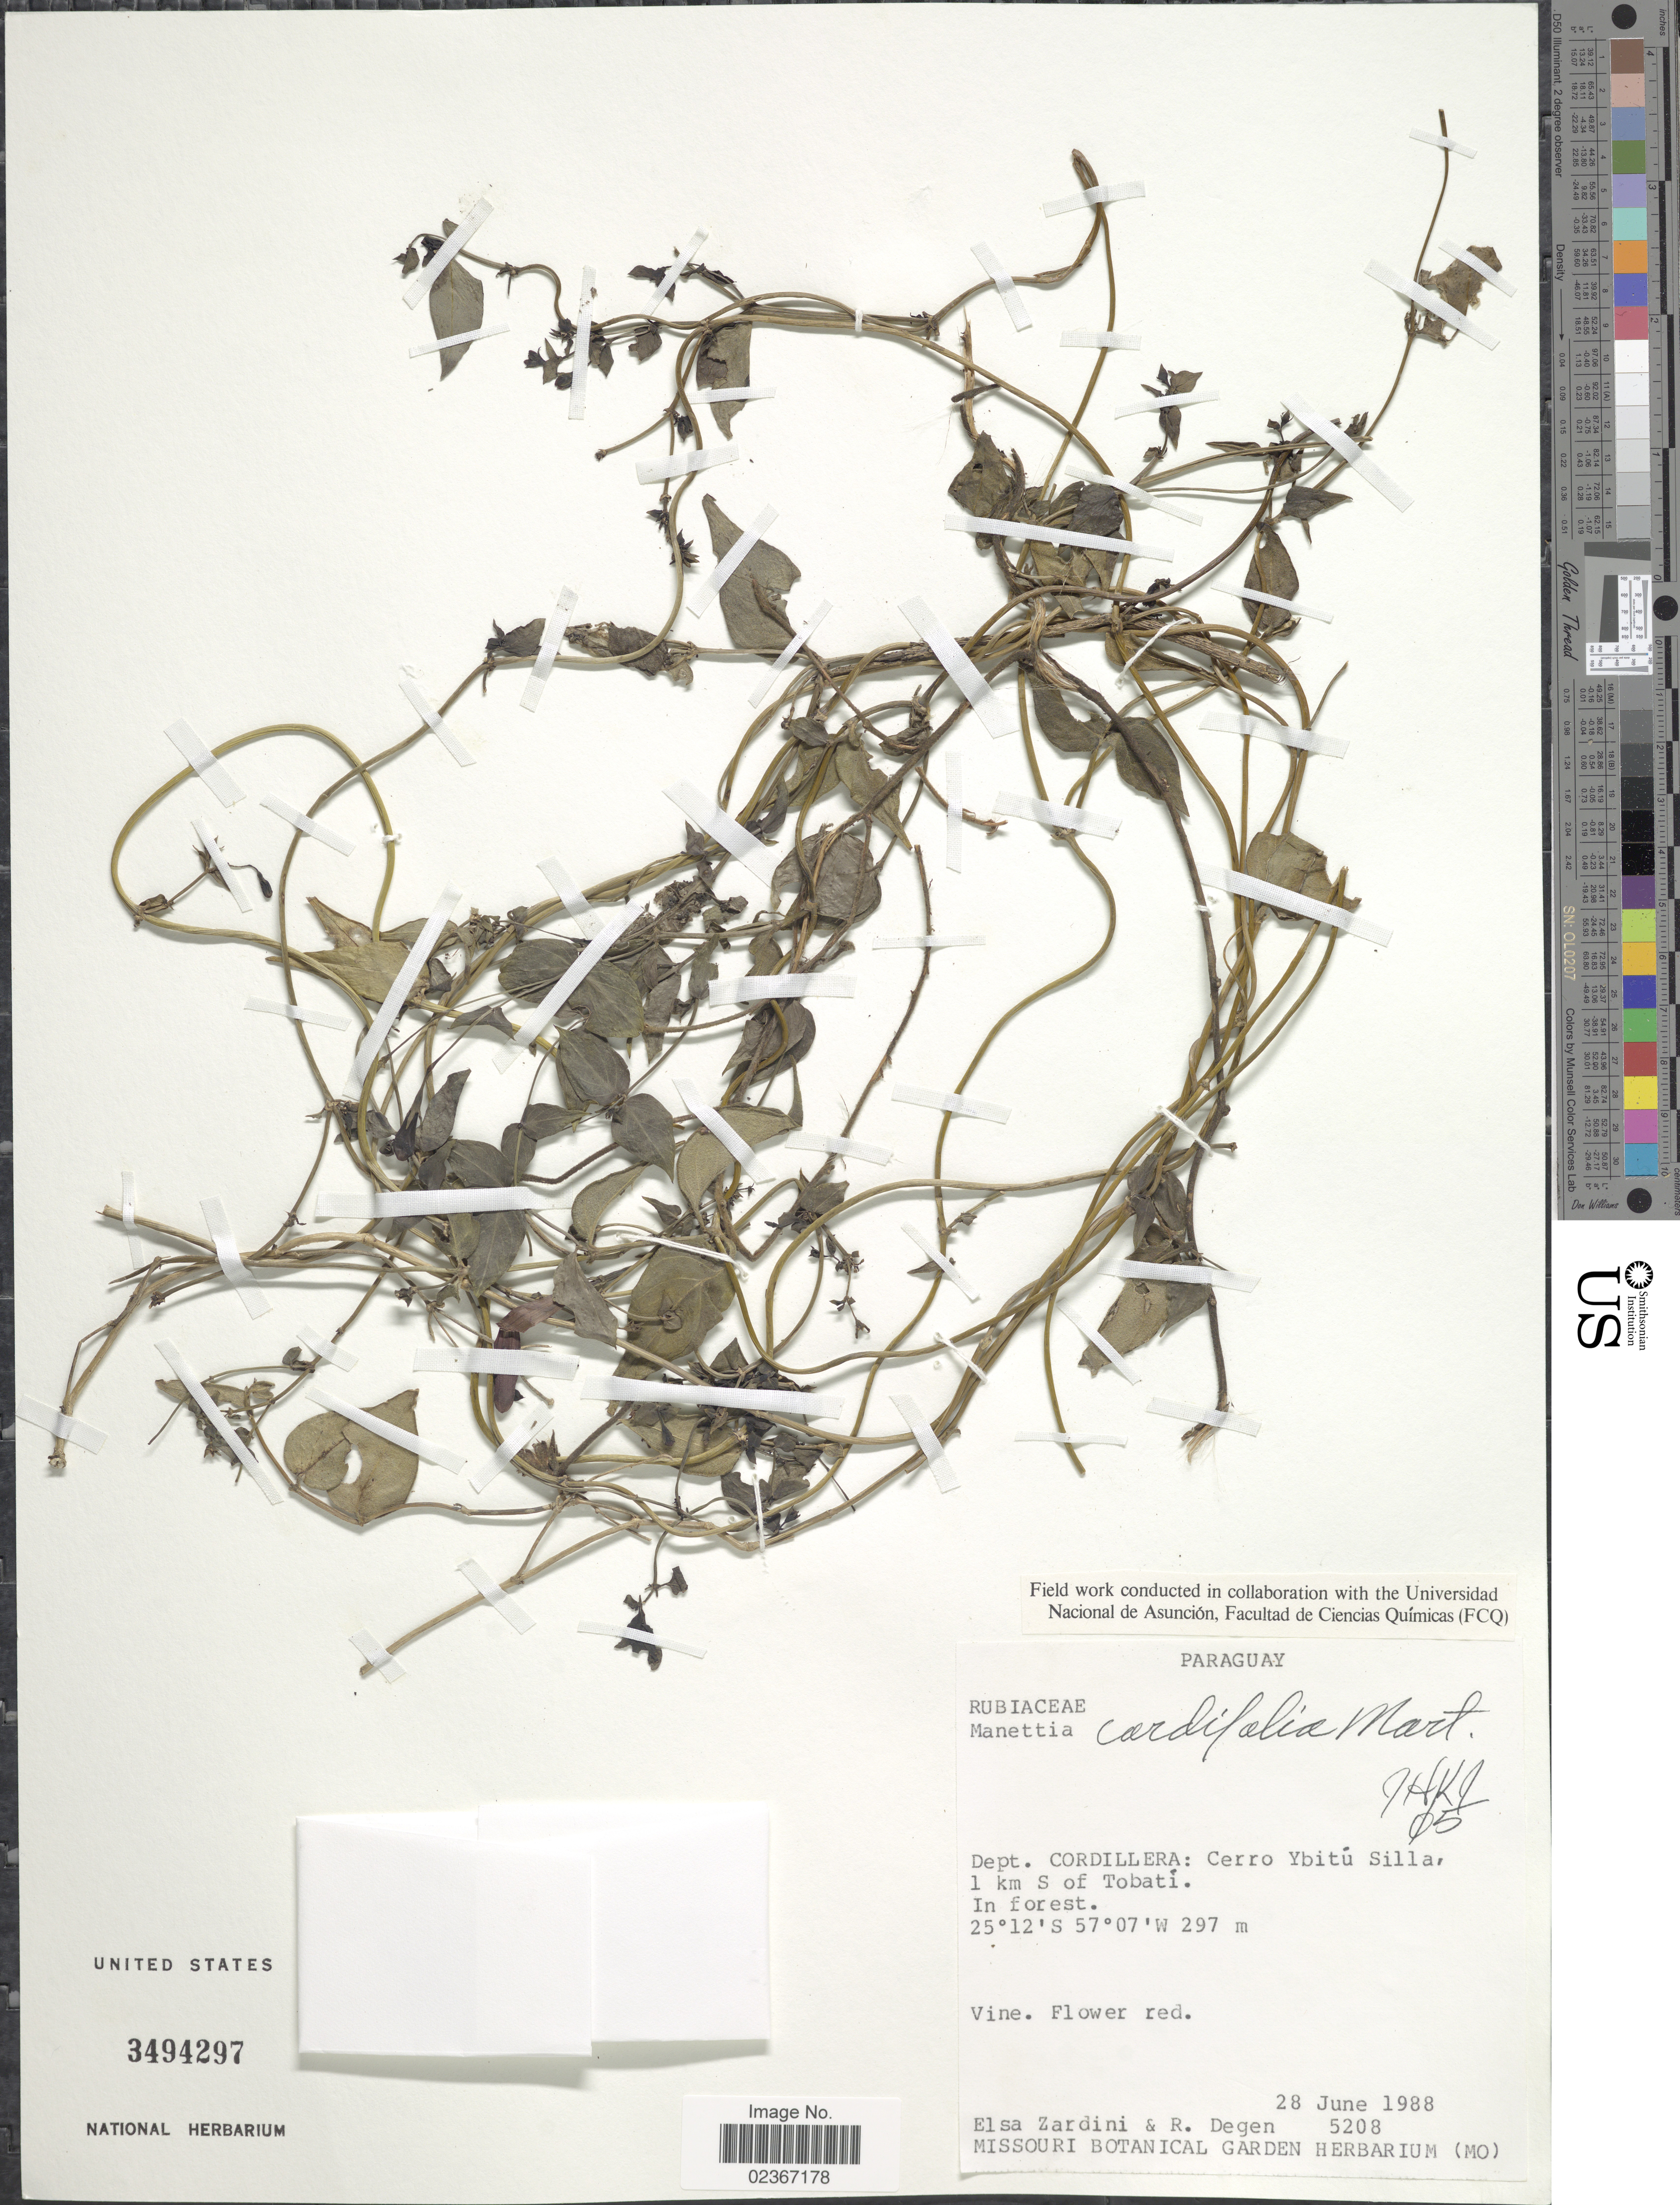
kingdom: Plantae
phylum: Tracheophyta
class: Magnoliopsida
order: Gentianales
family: Rubiaceae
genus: Manettia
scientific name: Manettia cordifolia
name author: Mart.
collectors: E. M. Zardini & R. Degen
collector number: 5208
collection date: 1988-06-28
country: Paraguay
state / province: Cordillera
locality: Cerro Ybitu Silla, 1 km S of Tobati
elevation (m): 297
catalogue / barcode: US 3494297